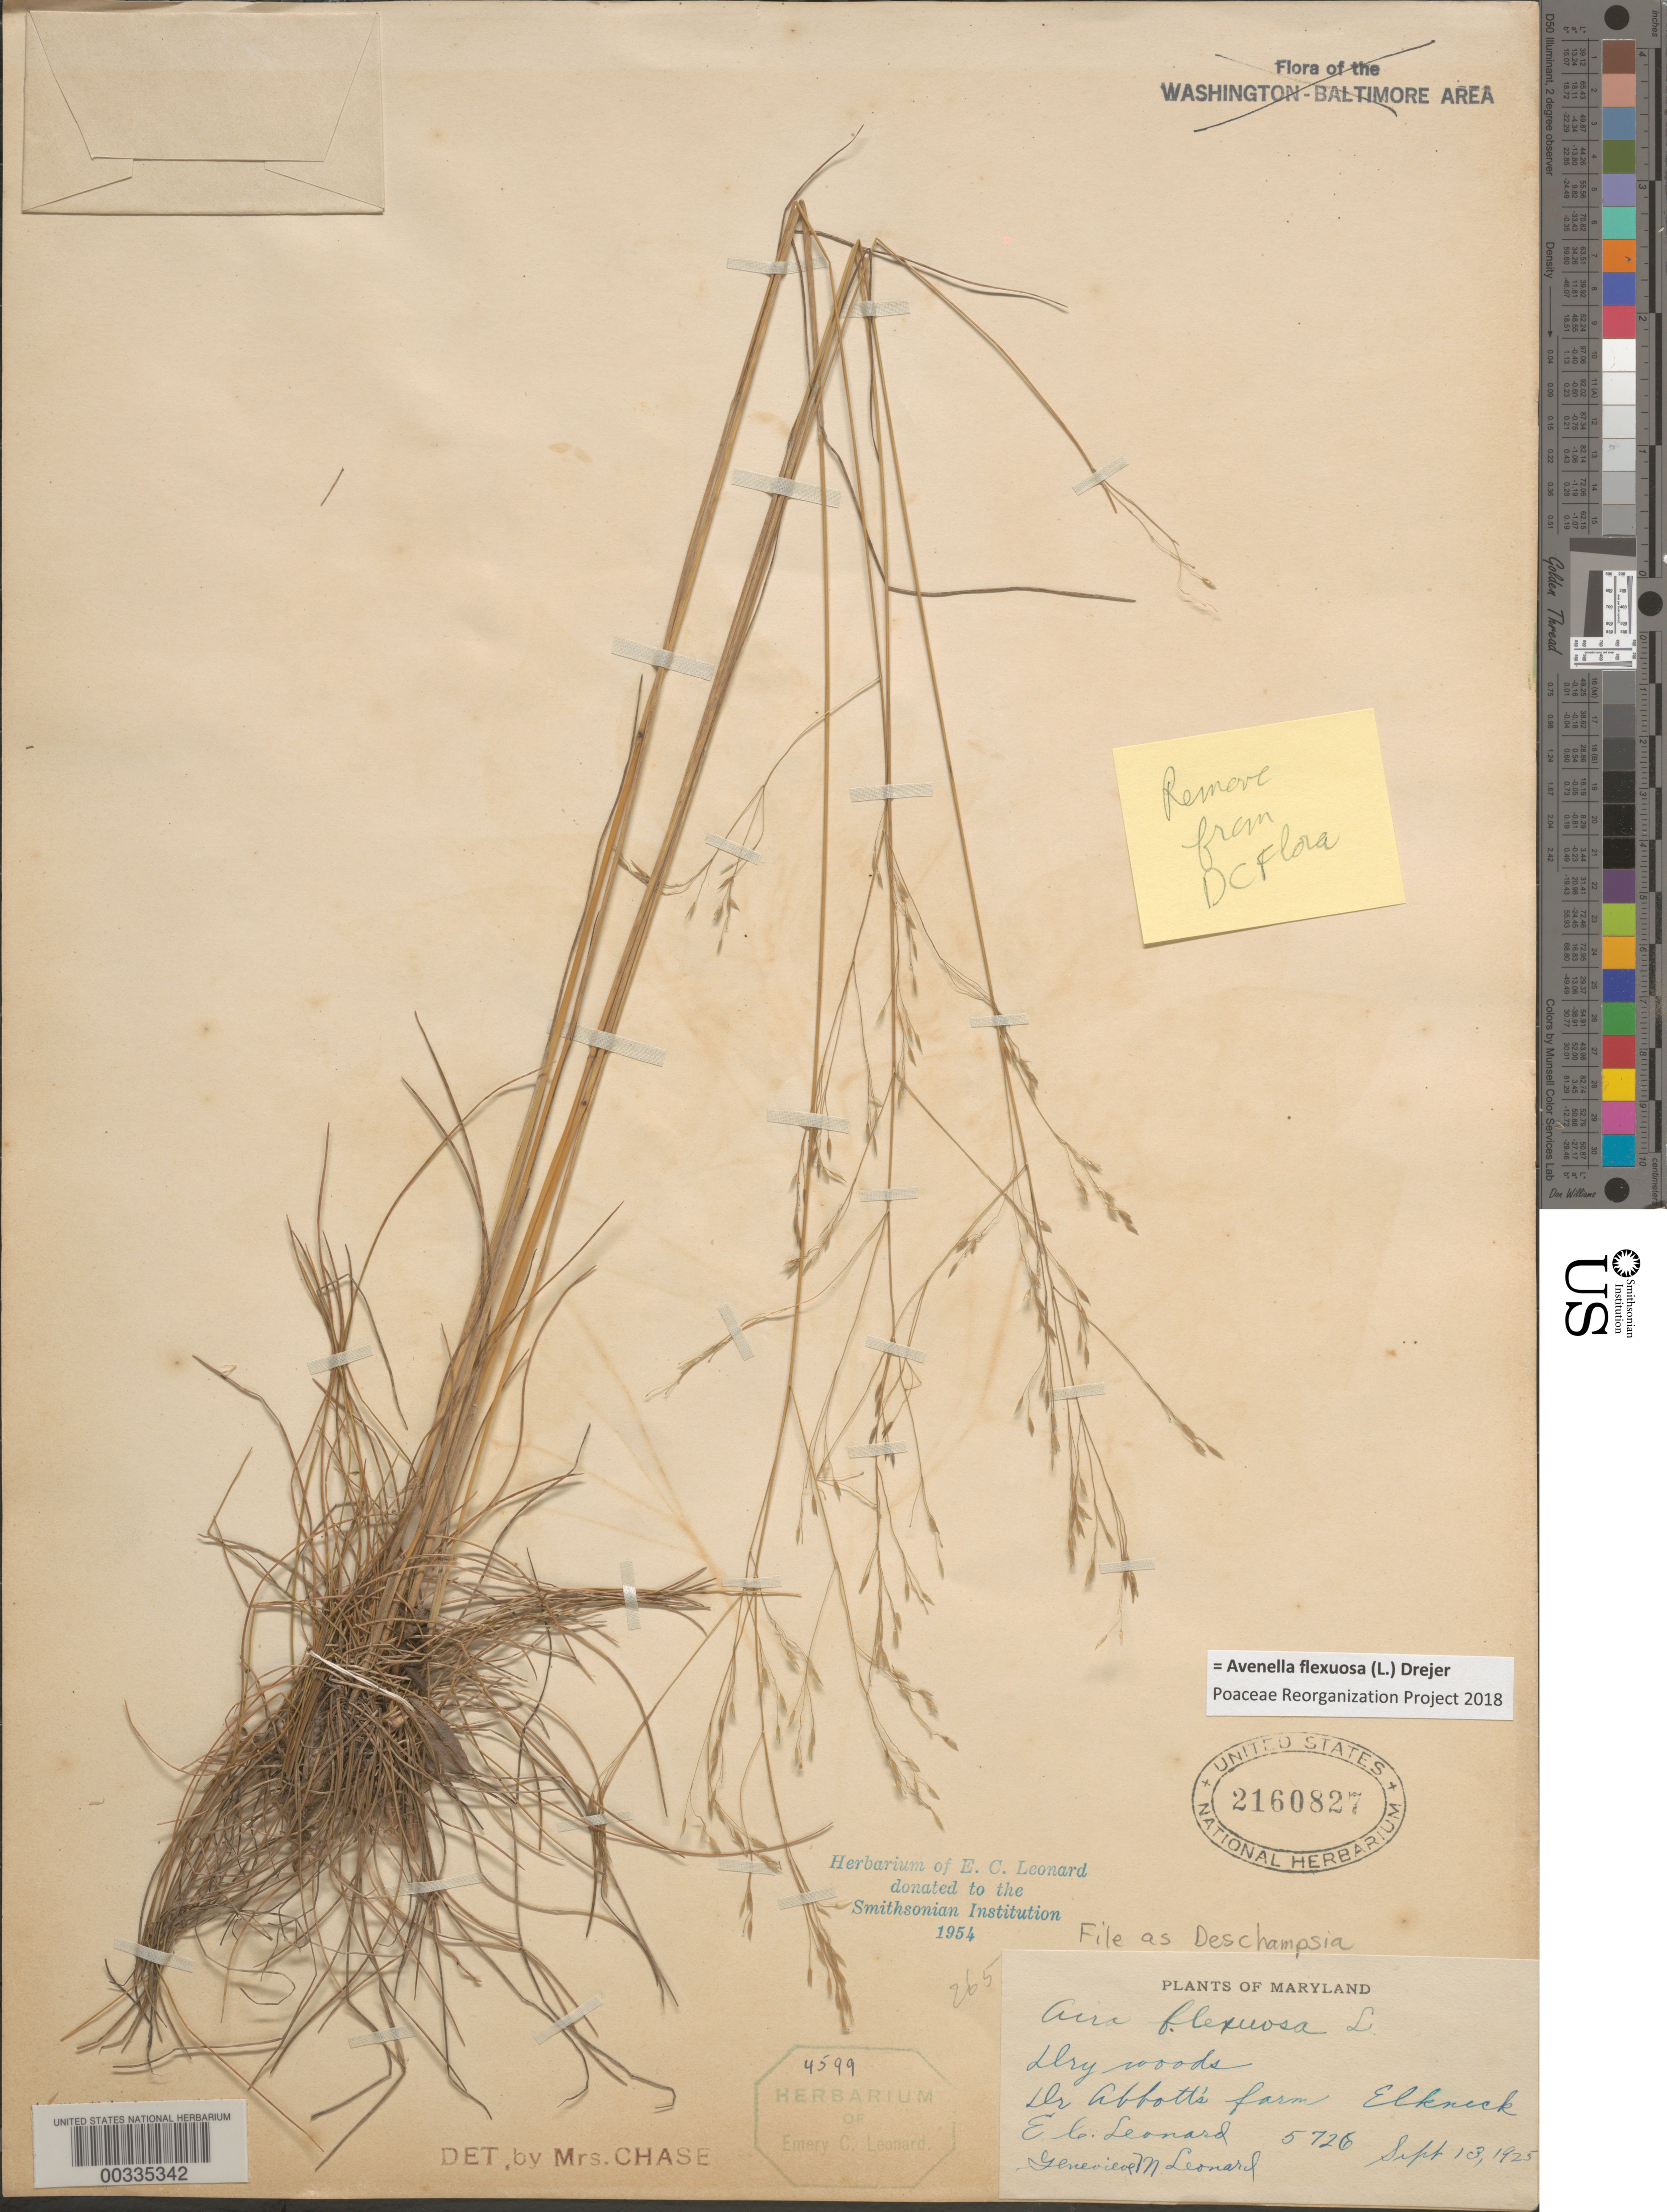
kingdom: Plantae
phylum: Tracheophyta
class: Liliopsida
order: Poales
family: Poaceae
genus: Avenella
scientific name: Avenella flexuosa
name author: (L.) Drejer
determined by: Poaceae Reorganization Project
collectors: G. M. Leonard & E. C. Leonard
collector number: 5726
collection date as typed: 13 Sep 1925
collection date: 1925-09-13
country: United States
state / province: Maryland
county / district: Cecil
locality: Dr. abbott's farm and vicinity, elk neck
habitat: Dry woods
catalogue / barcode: US 2160827